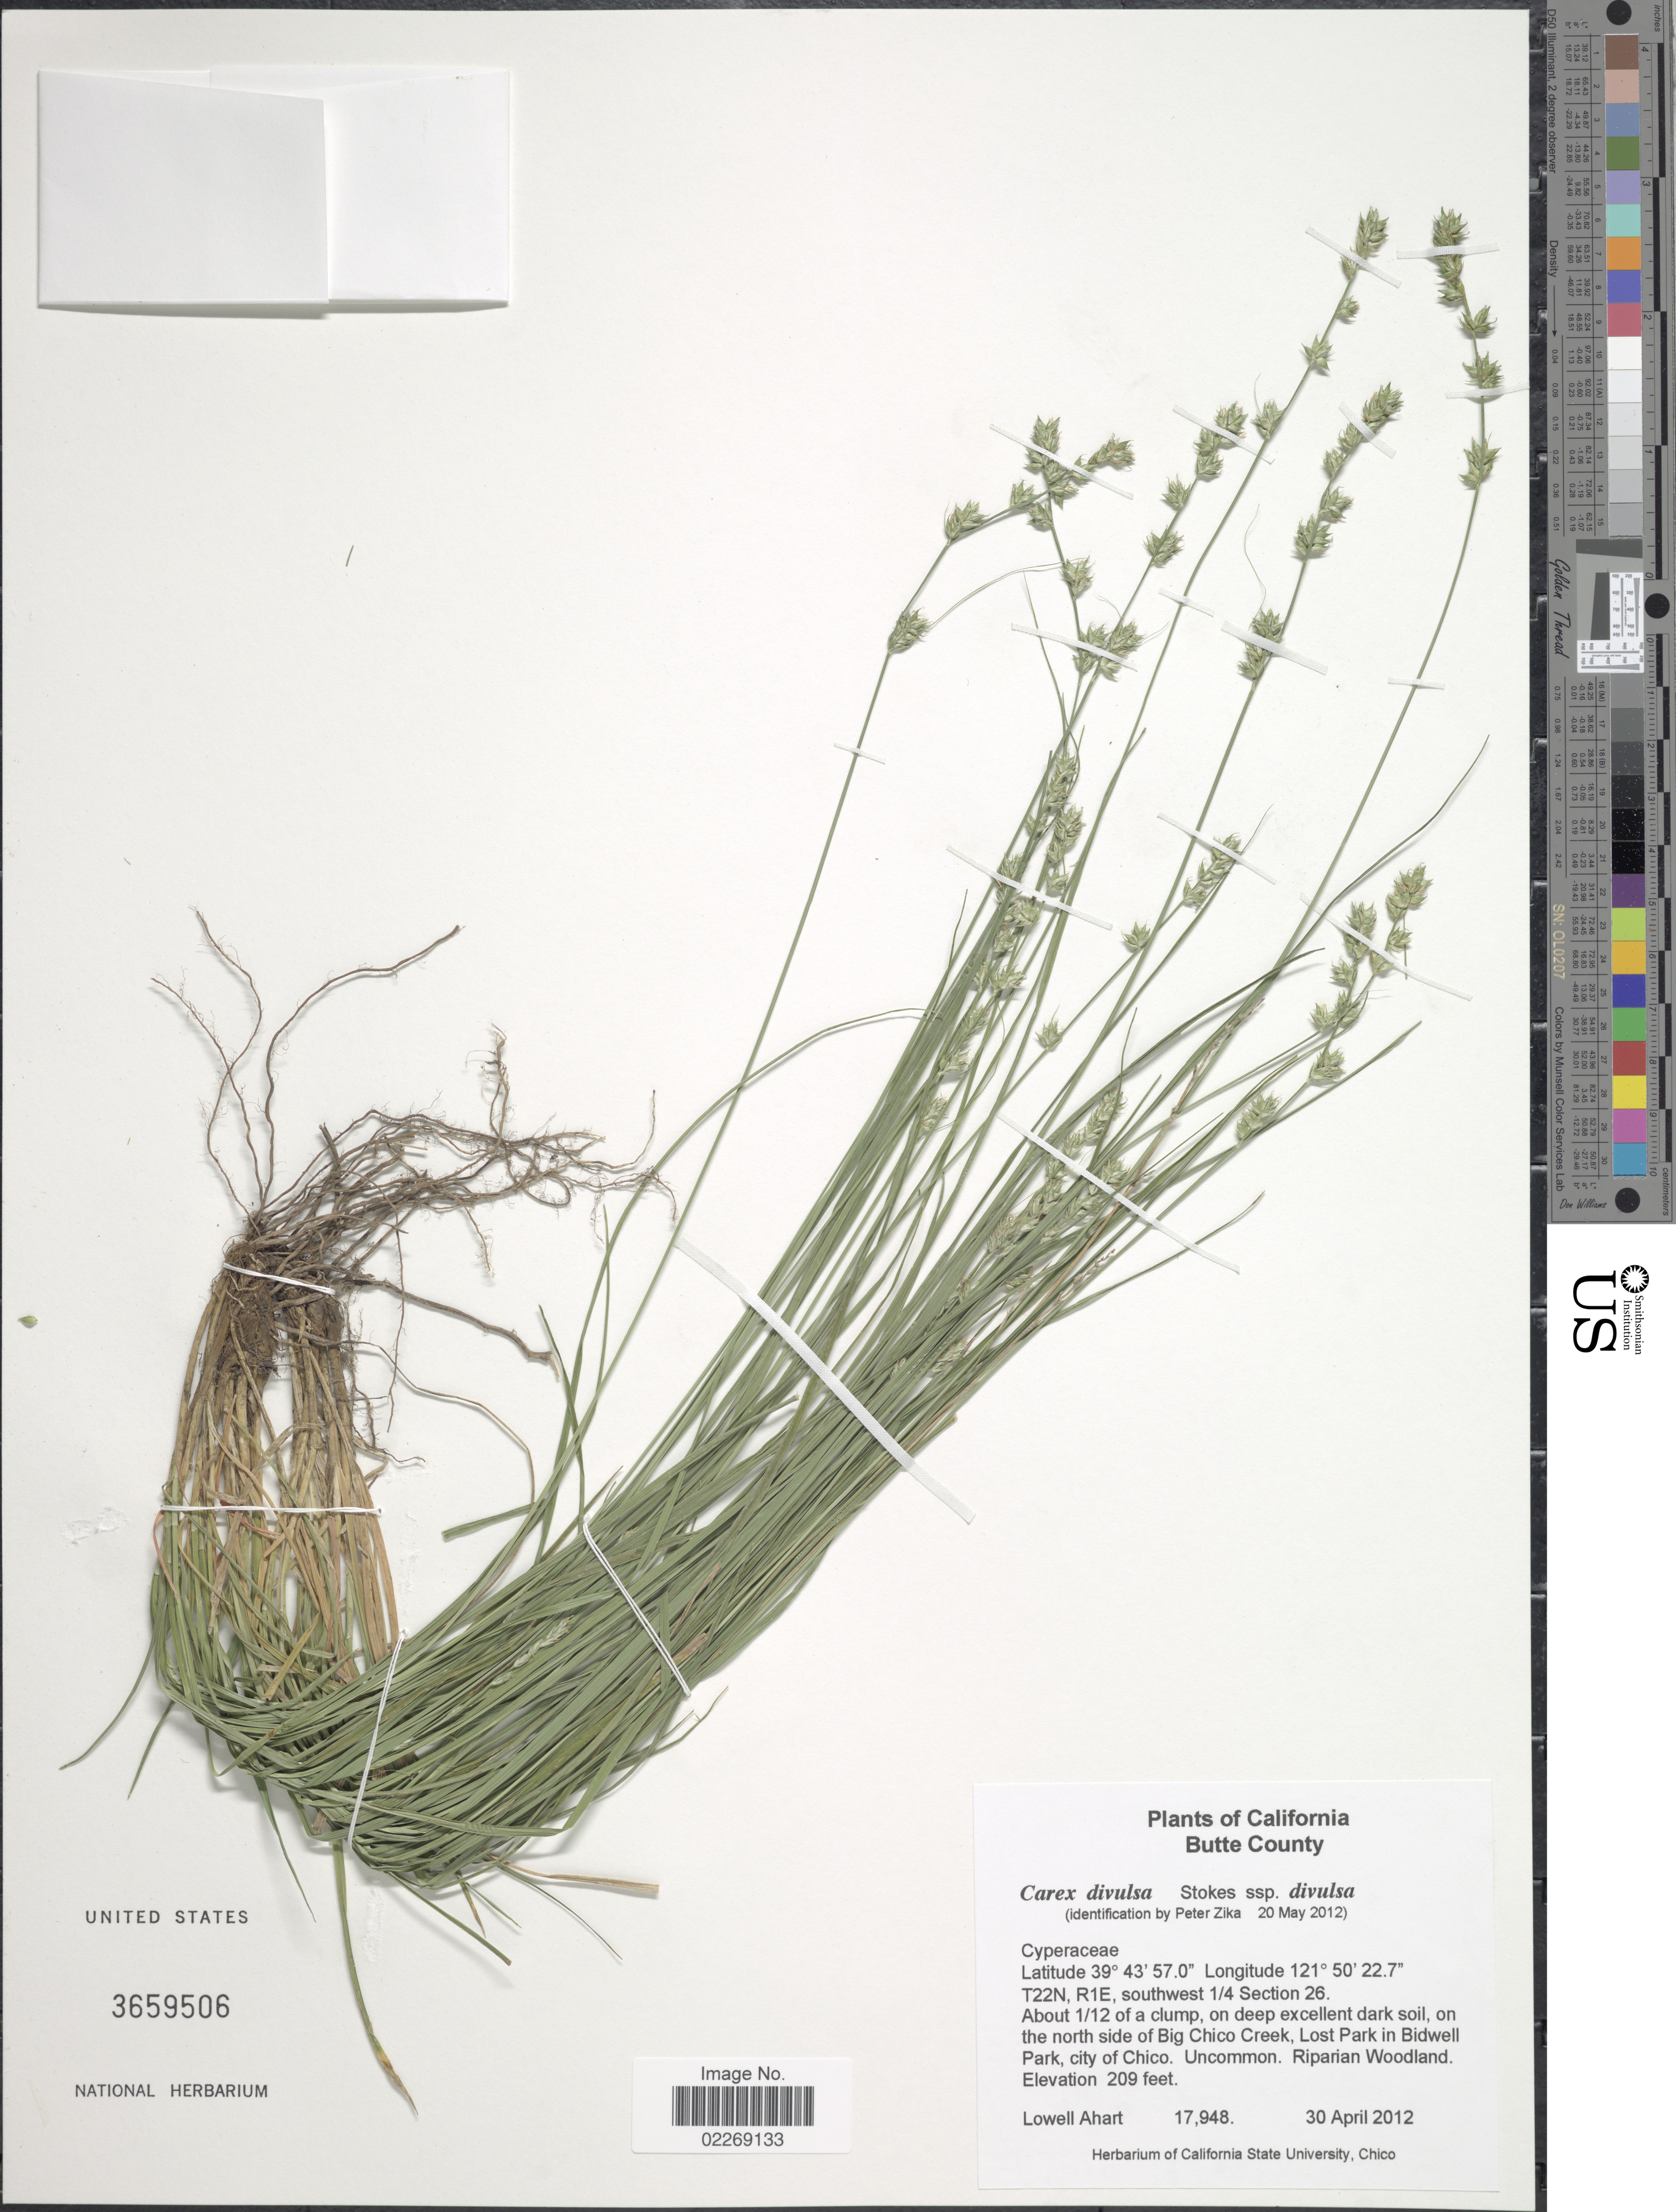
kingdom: Plantae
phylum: Tracheophyta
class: Liliopsida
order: Poales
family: Cyperaceae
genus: Carex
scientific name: Carex divulsa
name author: Stokes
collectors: L. Ahart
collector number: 17948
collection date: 2012-04-30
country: United States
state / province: California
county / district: Butte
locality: Butte County. T22N, R1E, southwest 1/4 Section 26. on the north side of Big Chico Creek, Lost Park in Bidwell Park, city of Chico. Riparian Woodland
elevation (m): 64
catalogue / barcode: US 3659506